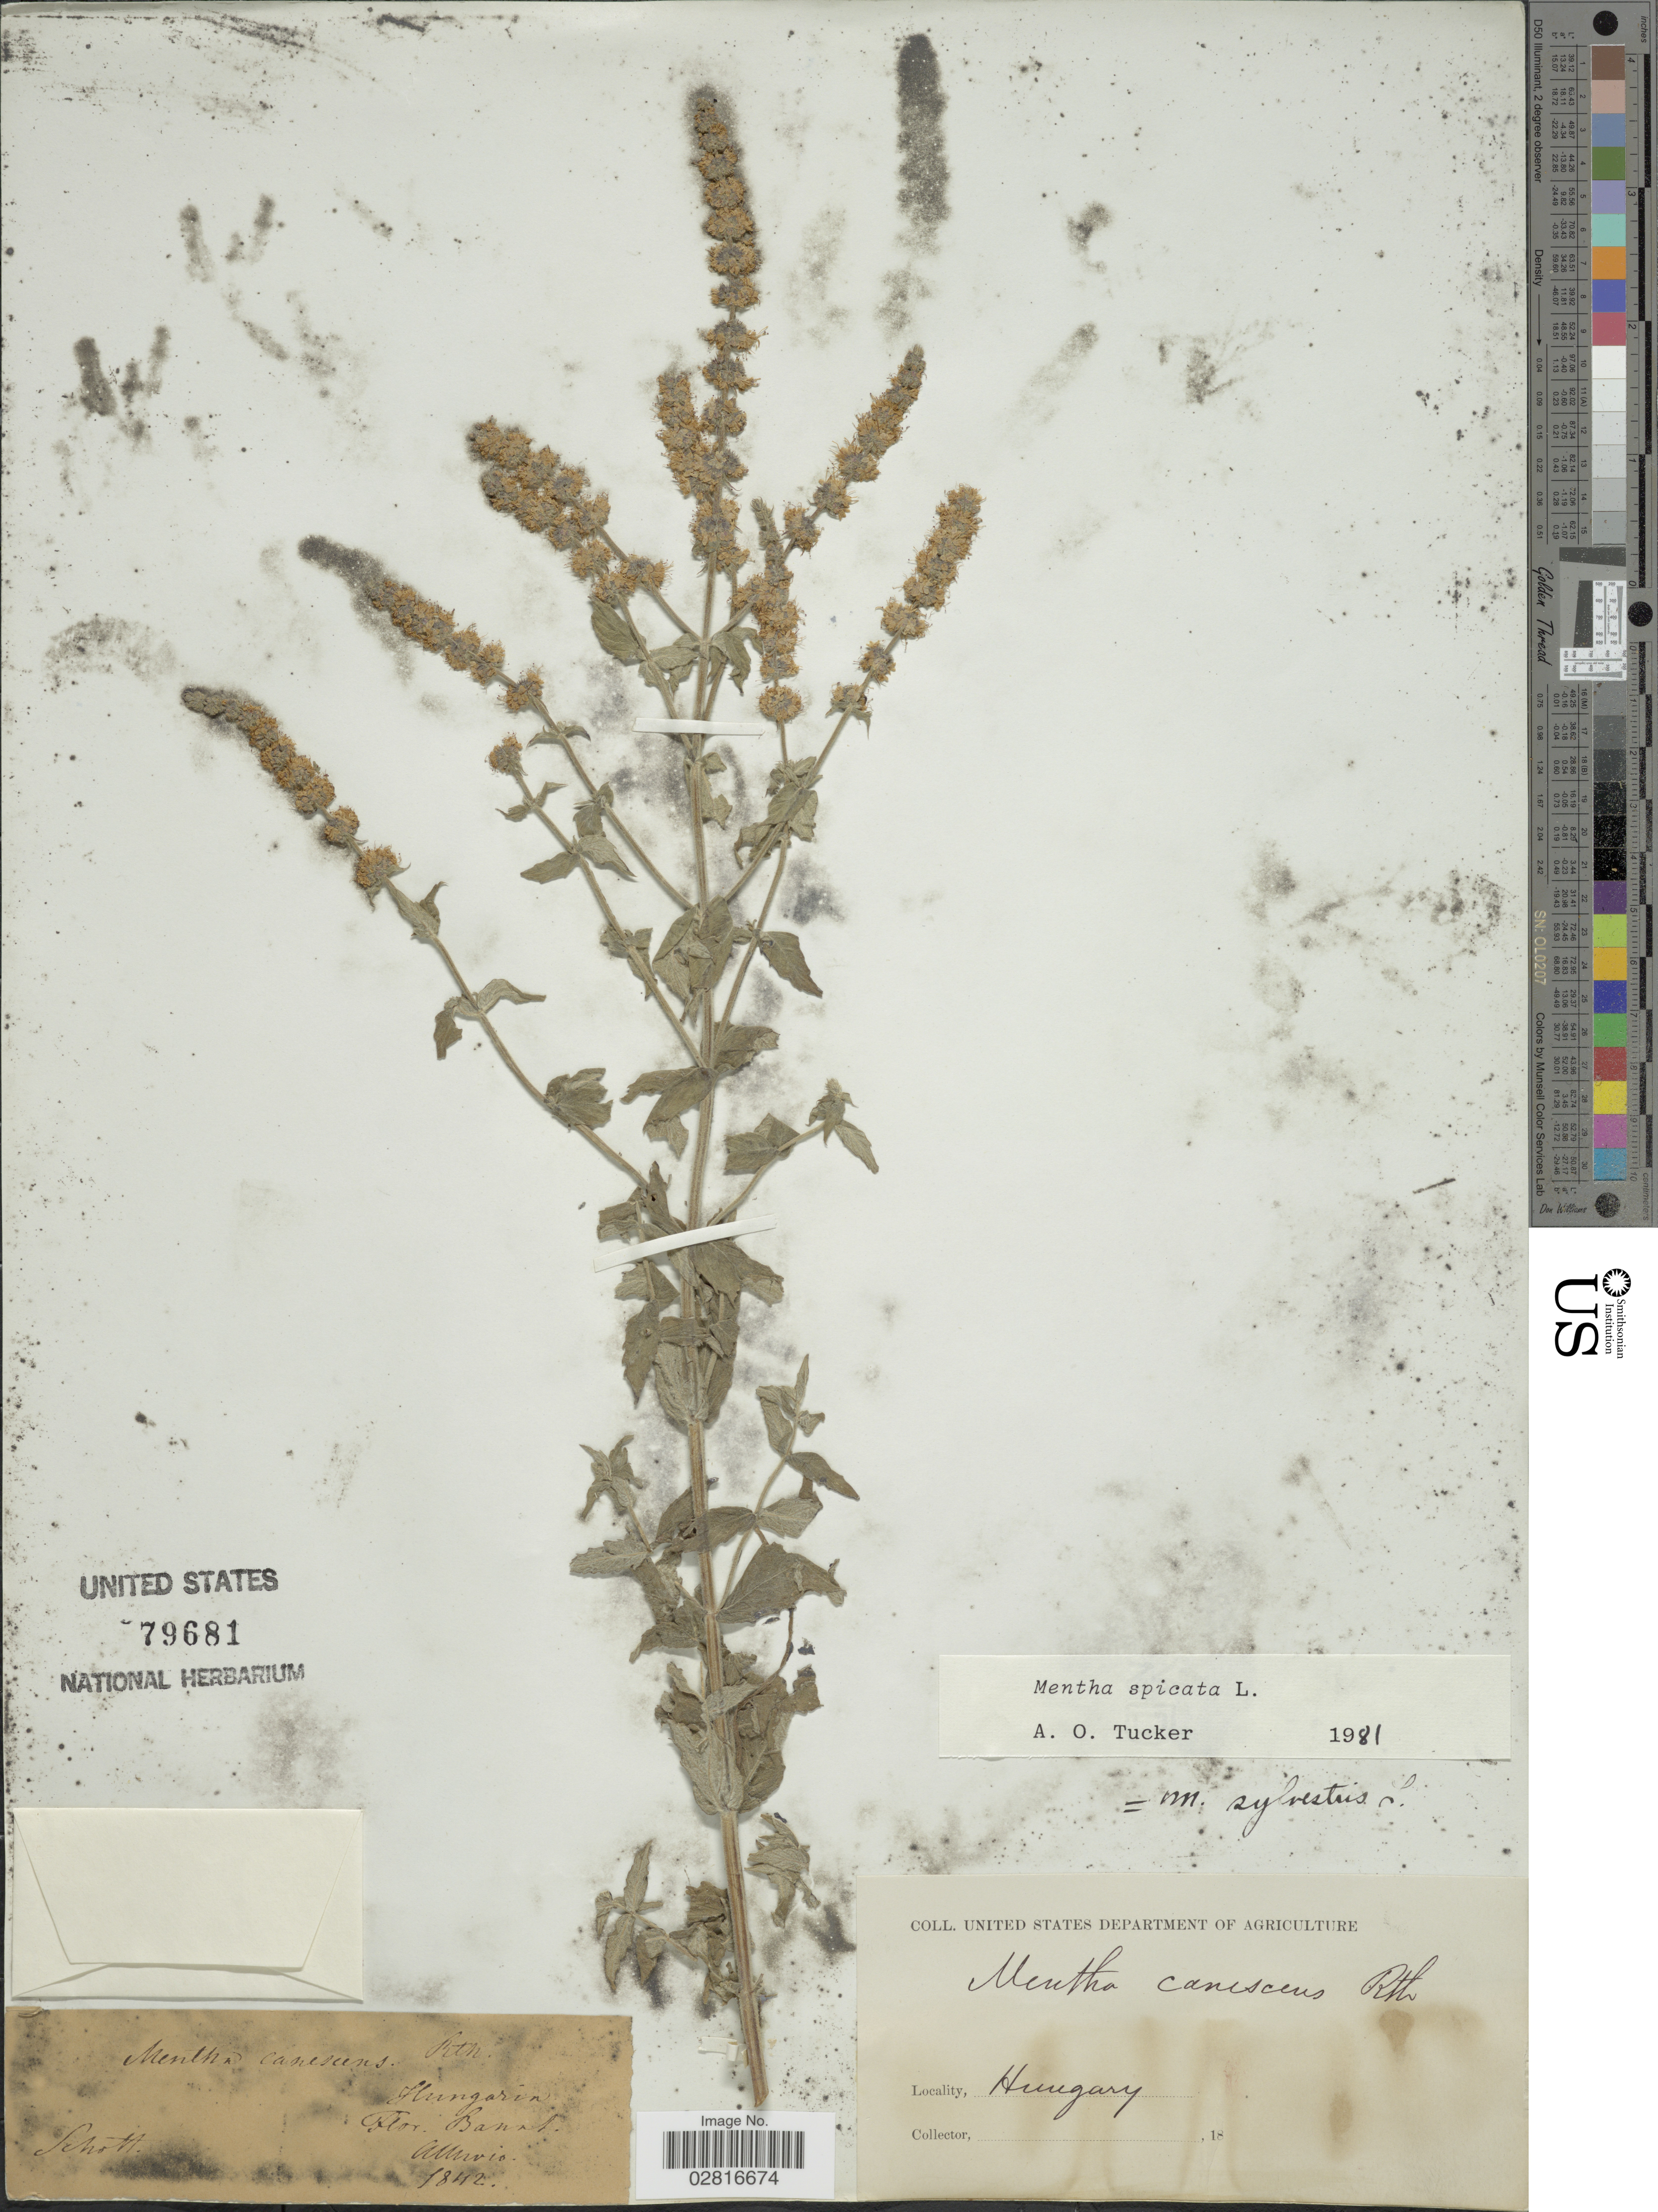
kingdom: Plantae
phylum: Tracheophyta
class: Magnoliopsida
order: Lamiales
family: Lamiaceae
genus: Mentha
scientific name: Mentha spicata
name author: L.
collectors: Schott, --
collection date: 1842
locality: Flor. Banat, Alluvio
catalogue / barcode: US 79681